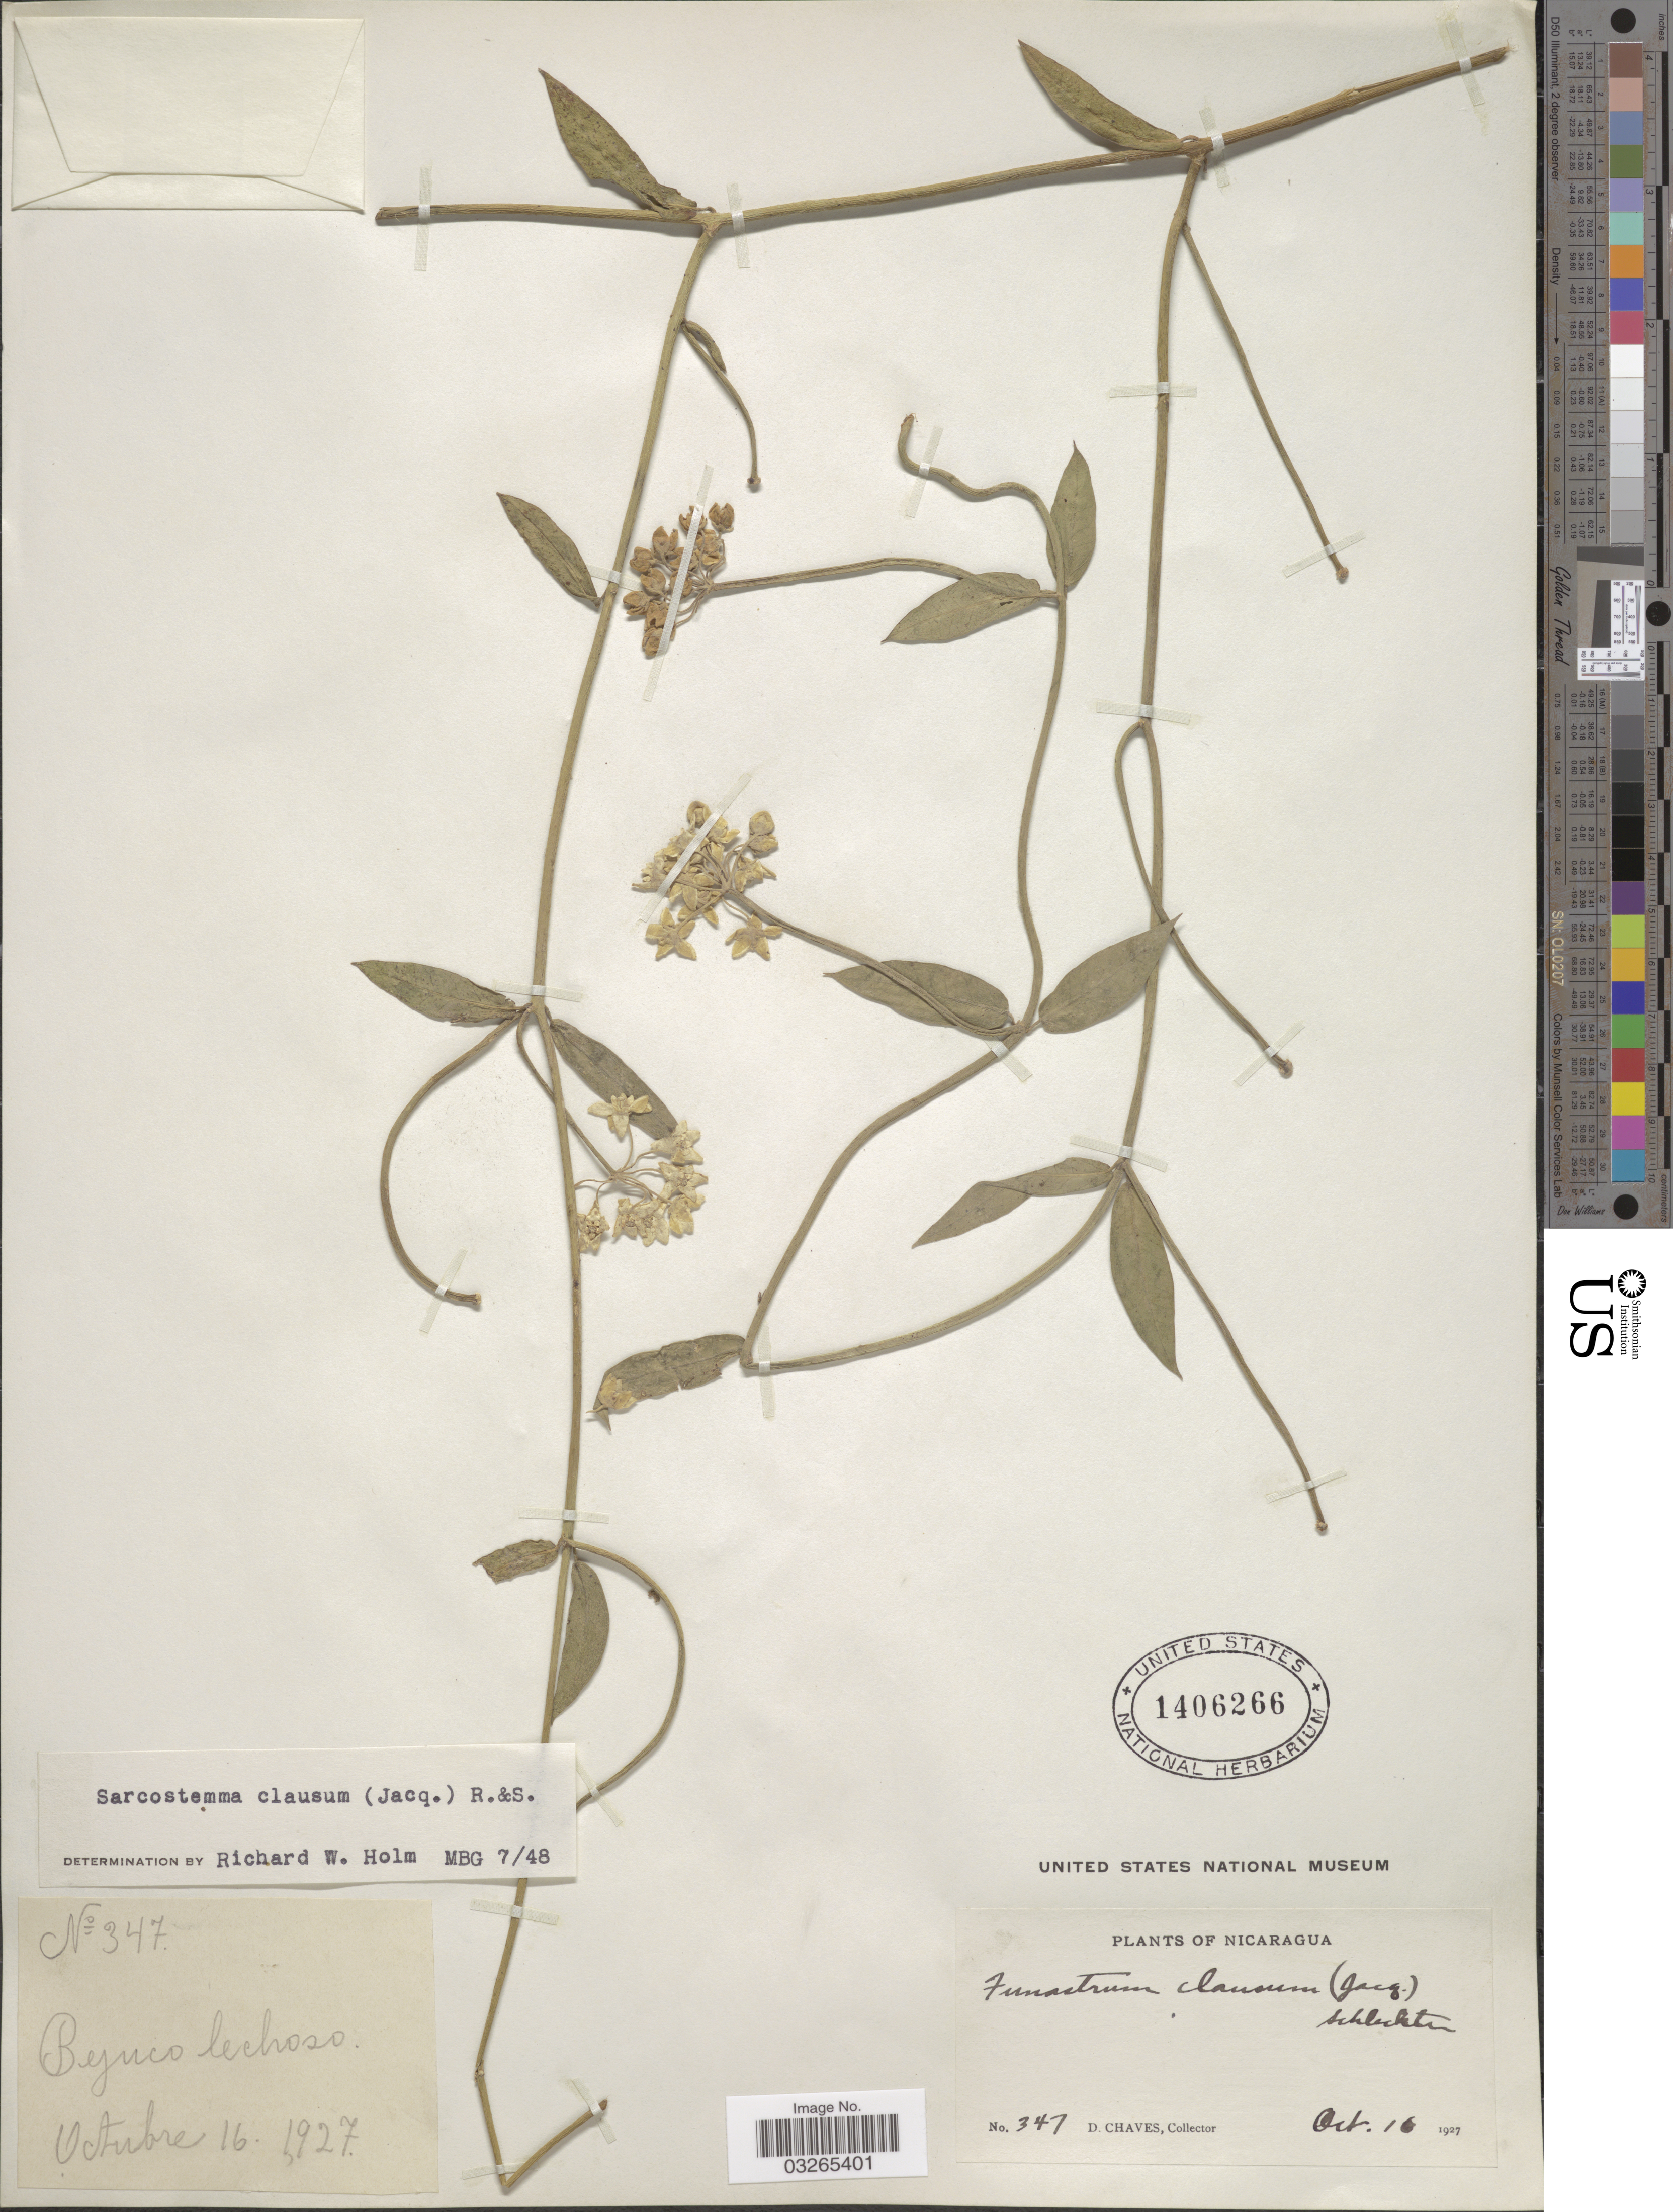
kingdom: Plantae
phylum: Tracheophyta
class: Magnoliopsida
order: Gentianales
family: Apocynaceae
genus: Sarcostemma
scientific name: Sarcostemma clausum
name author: (Jacq.) Schult.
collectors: D. Chaves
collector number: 347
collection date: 1927-10-16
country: Nicaragua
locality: Bejuco lechoso.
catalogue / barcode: US 1406266